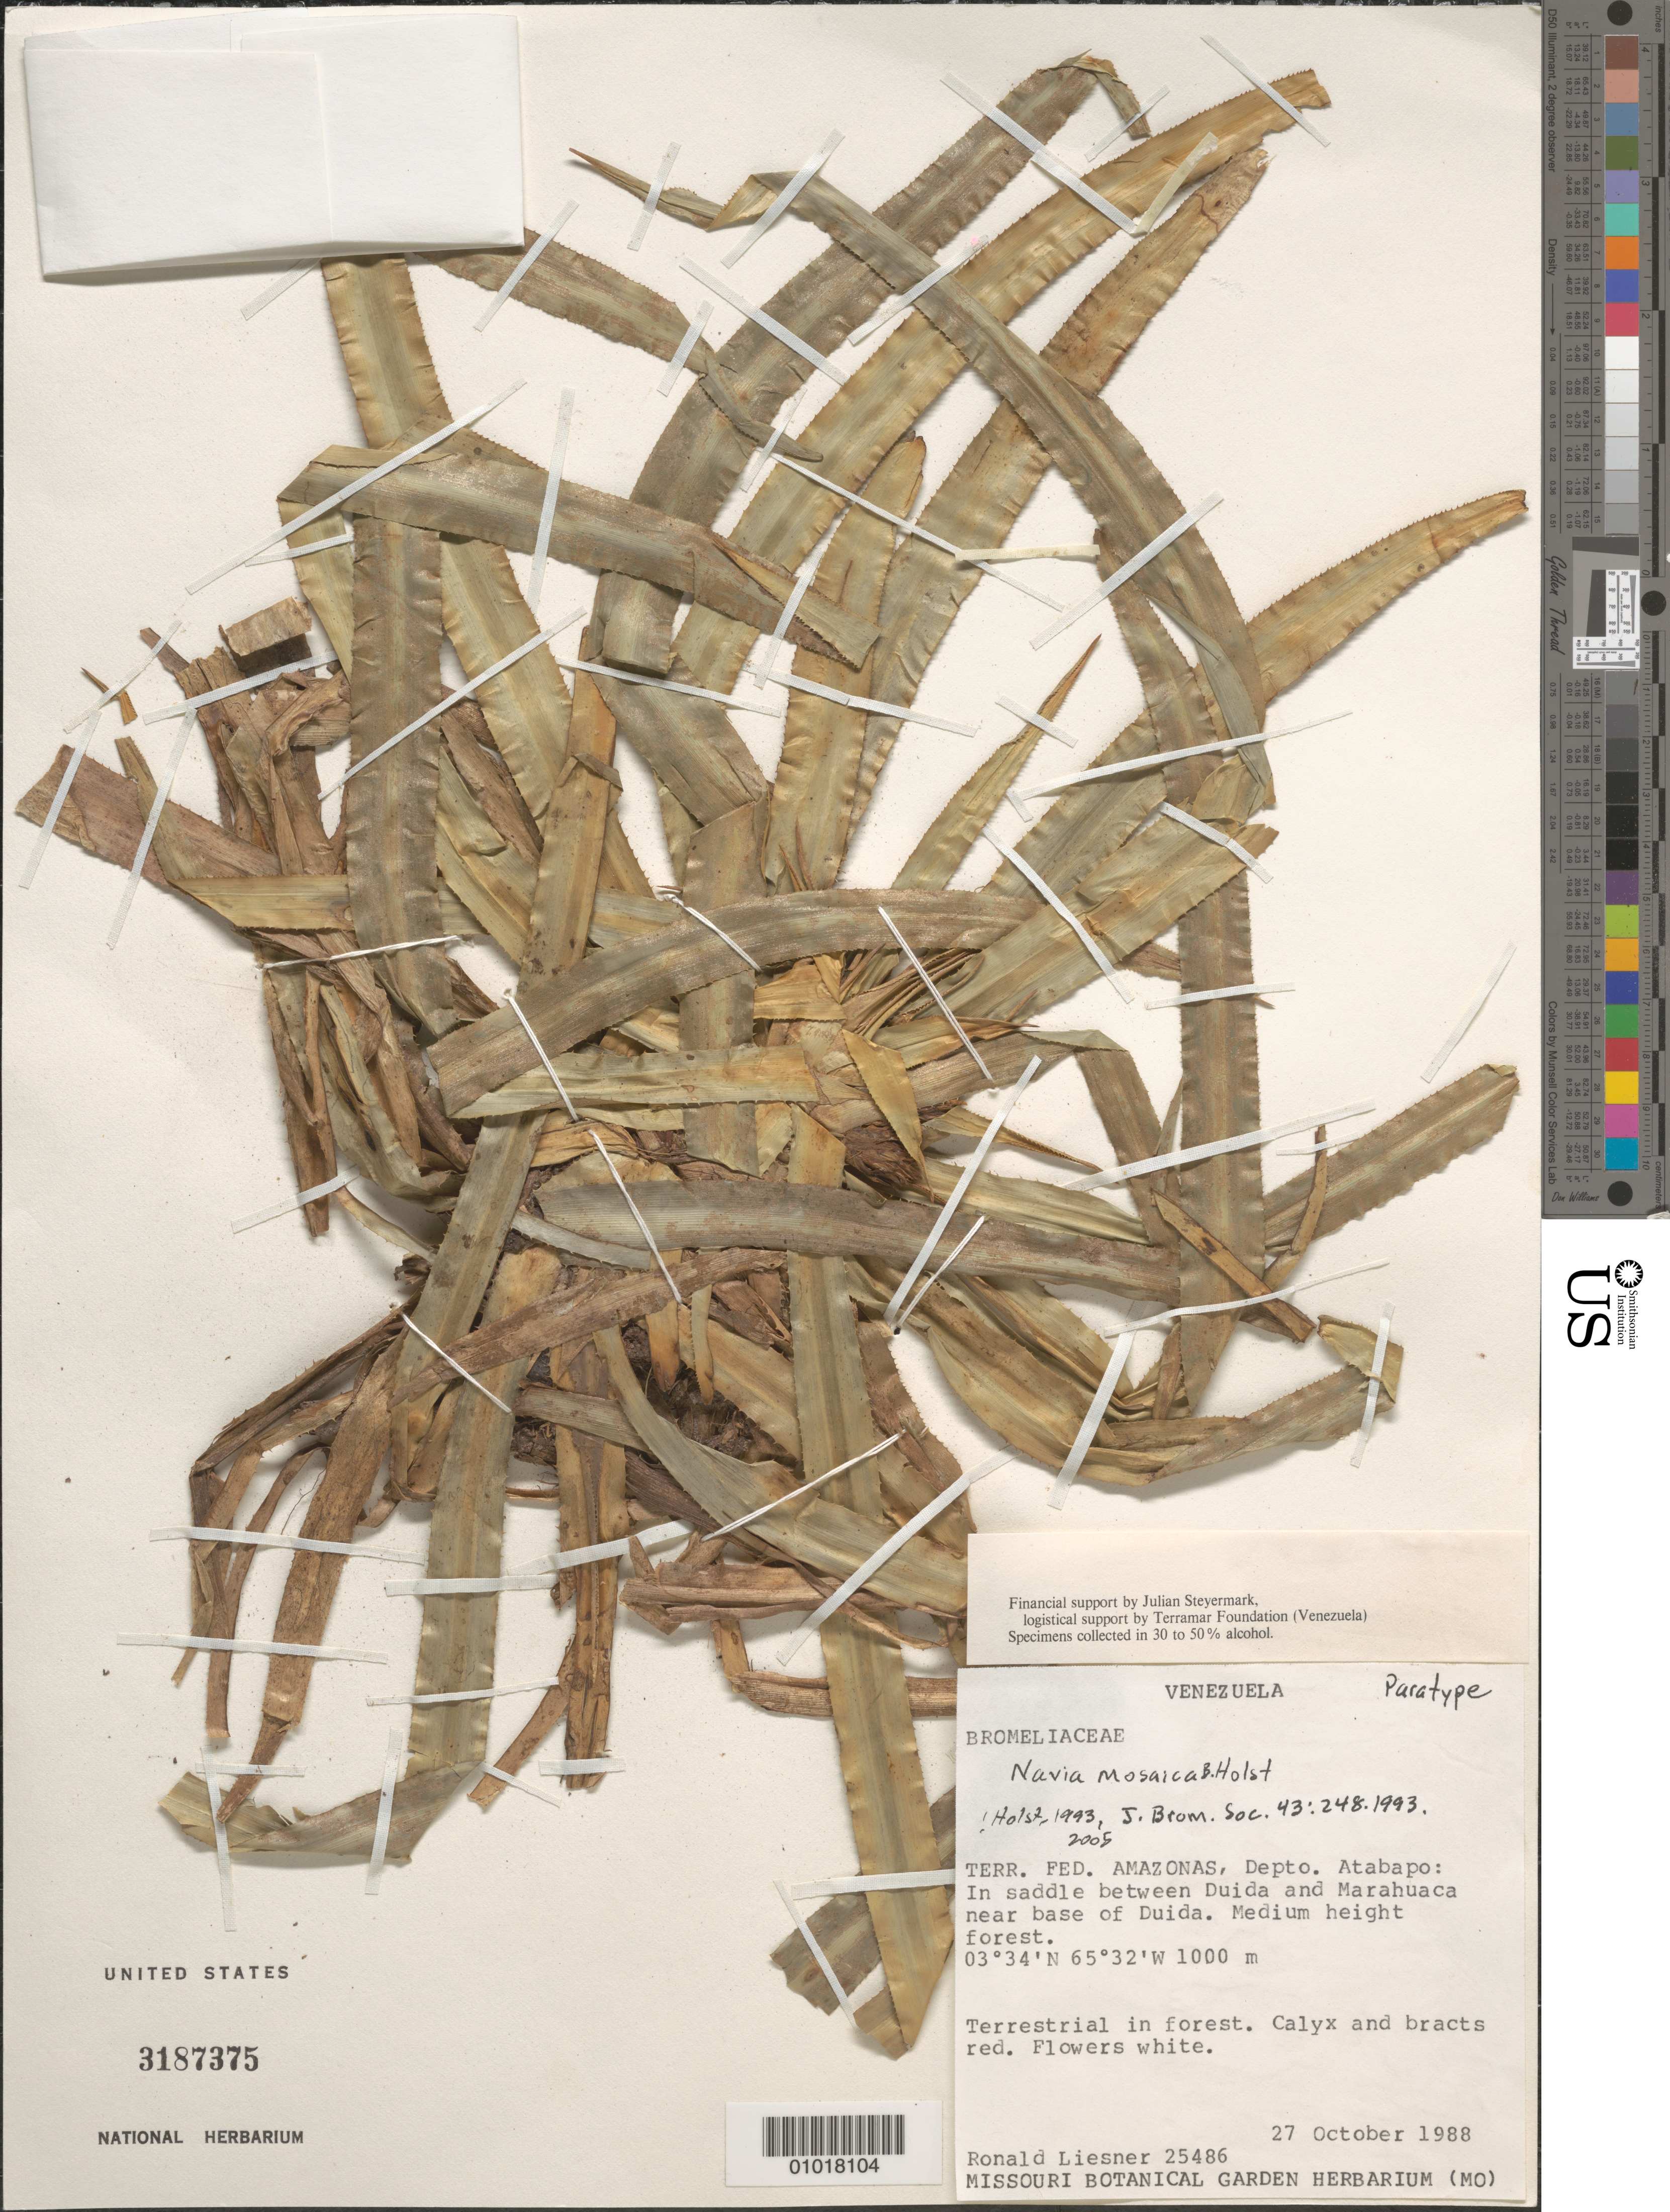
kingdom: Plantae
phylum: Tracheophyta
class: Liliopsida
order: Poales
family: Bromeliaceae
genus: Navia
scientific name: Navia mosaica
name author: B. Holst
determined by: Holst, Bruce K.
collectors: R. L. Liesner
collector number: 25486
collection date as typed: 27-Oct-88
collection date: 1988-10-27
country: Venezuela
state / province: Amazonas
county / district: Atabapo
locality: Duida, near base; saddle between Duida and Marahuaca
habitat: Medium height forest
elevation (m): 1000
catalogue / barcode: US 3187375